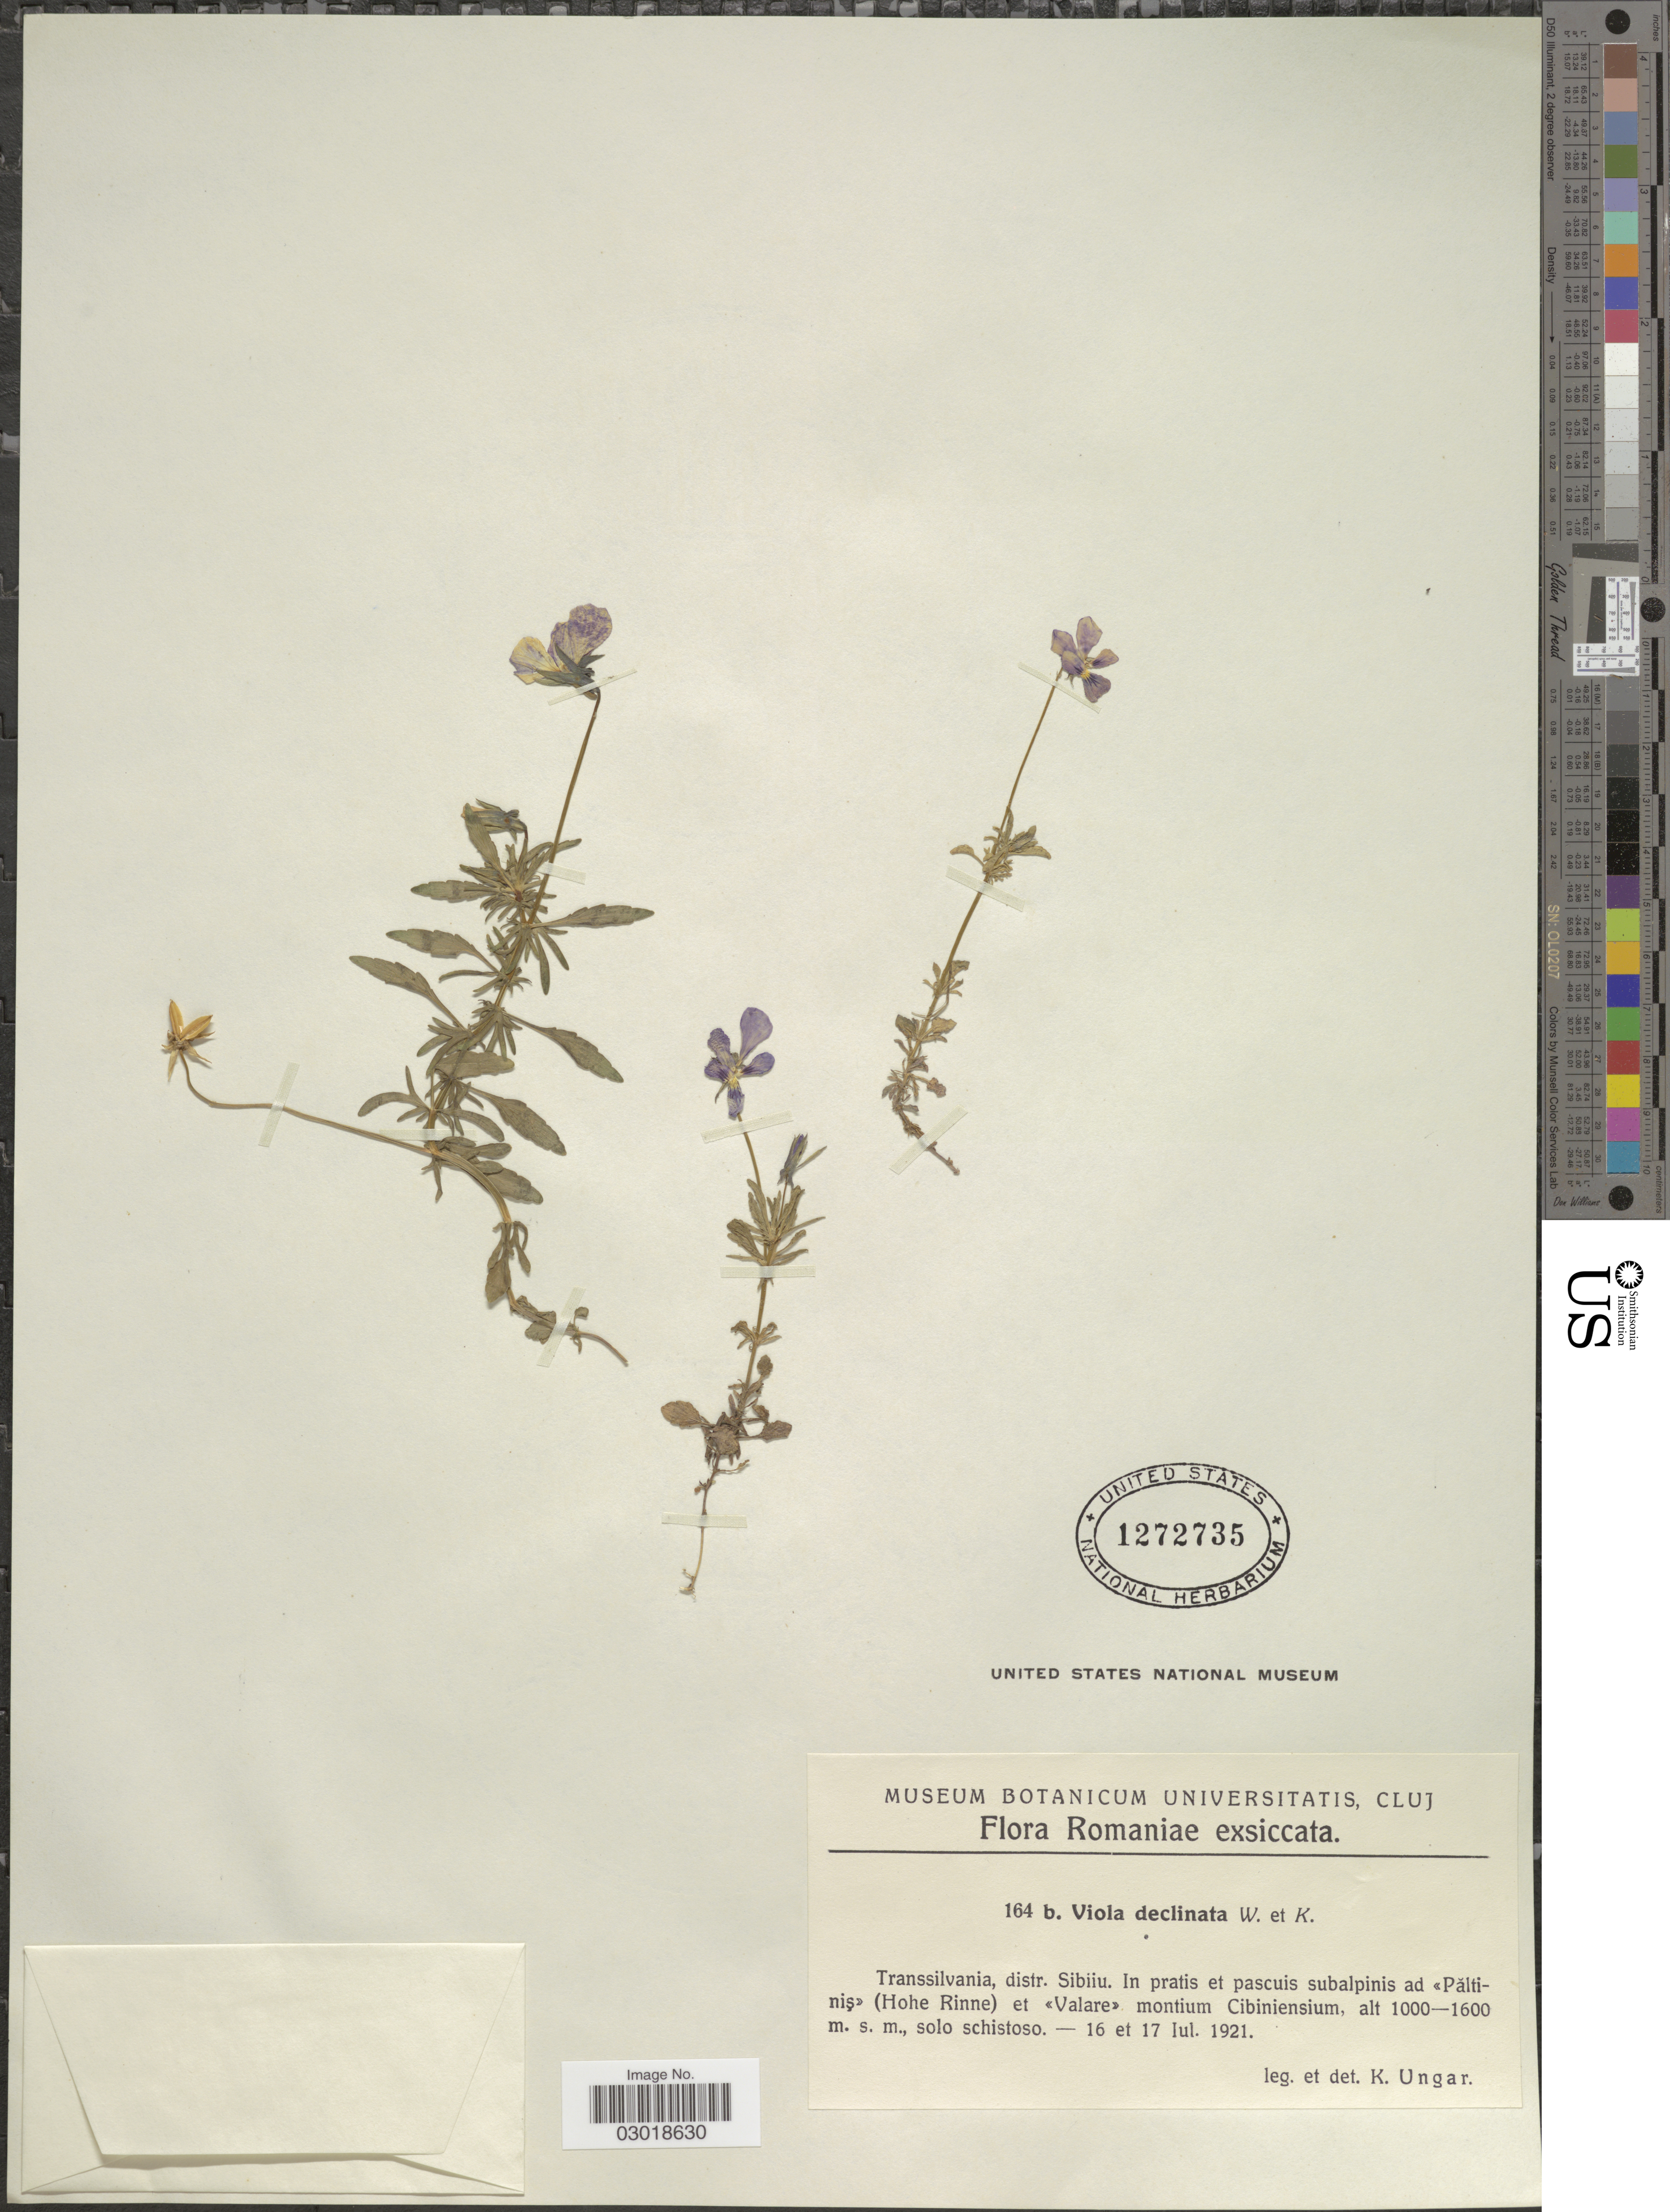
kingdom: Plantae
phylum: Tracheophyta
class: Magnoliopsida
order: Malpighiales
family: Violaceae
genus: Viola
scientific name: Viola declinata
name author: Waldst. & Kit.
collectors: K. Ungar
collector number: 164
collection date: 1921-07-16/1921-07-17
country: Romania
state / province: Sibiu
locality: Transsilvania, distr. Sibiiu. In pratis et pascuis subalpinis ad <<Paltinis>> (Hohe Rinne) et <<Valare>> montium Cibiniensium.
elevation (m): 1000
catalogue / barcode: US 1272735